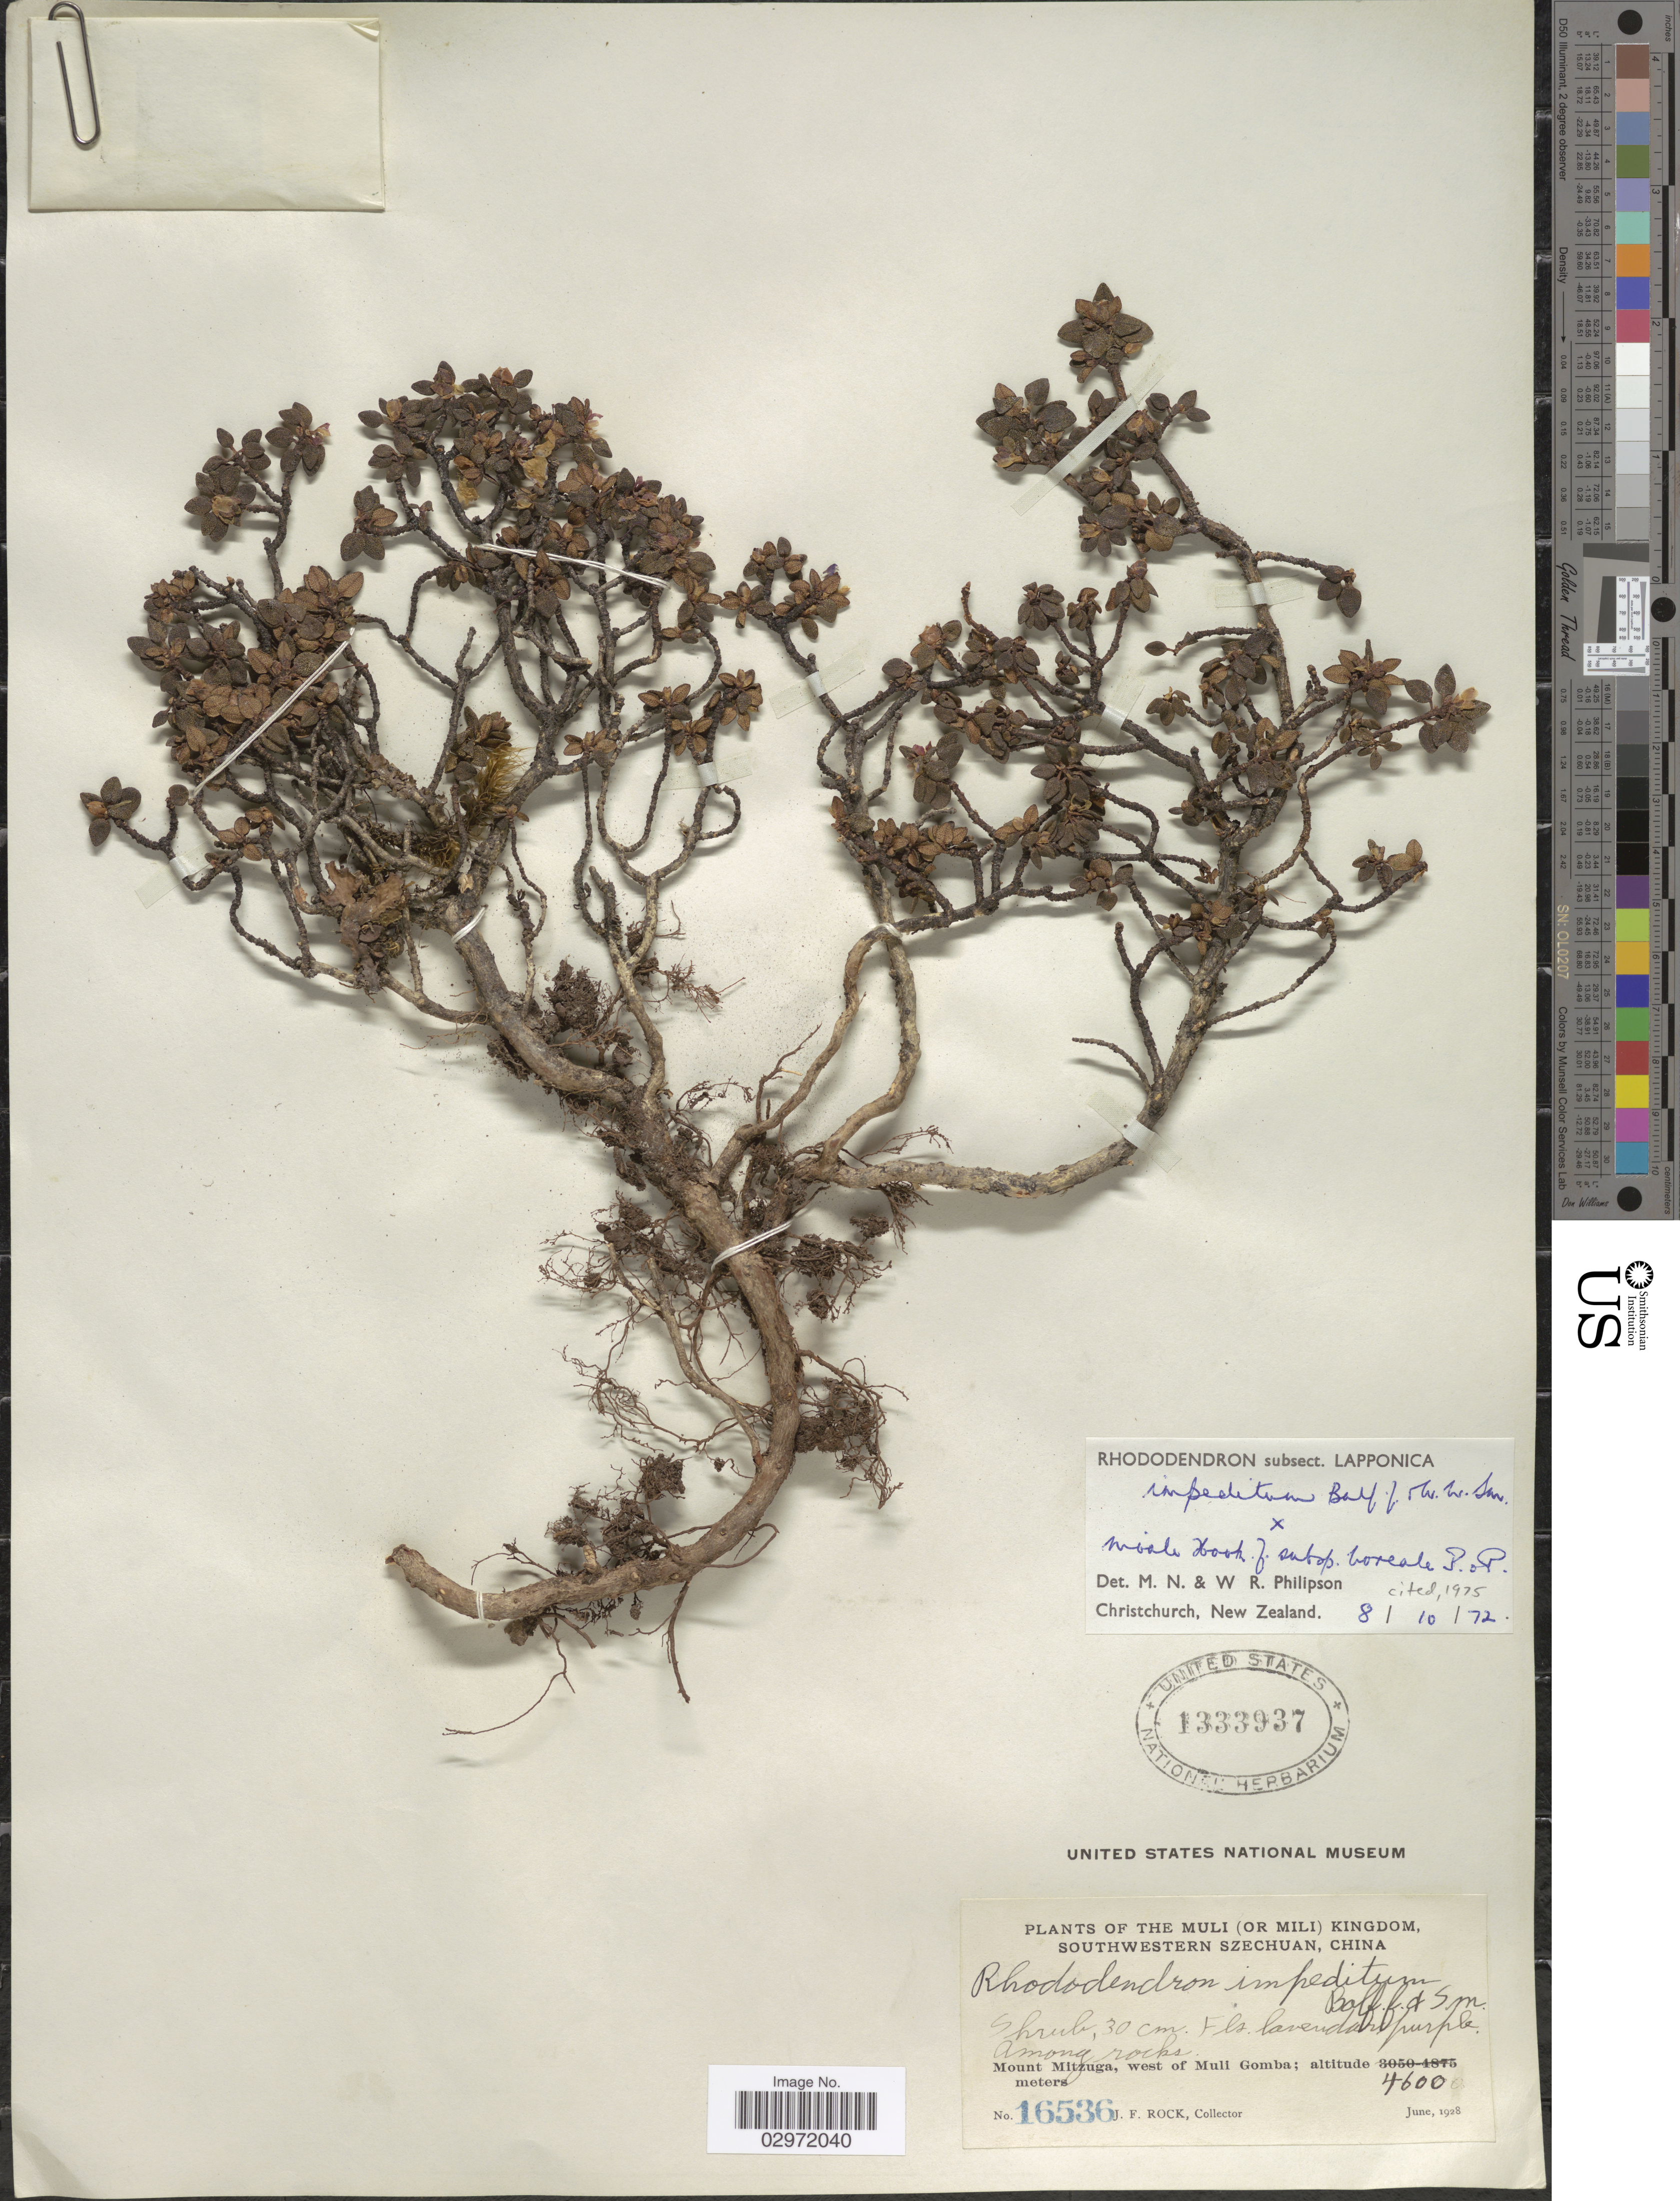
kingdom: Plantae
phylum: Tracheophyta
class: Magnoliopsida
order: Ericales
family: Ericaceae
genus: Rhododendron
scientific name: Rhododendron nivale subsp. boreale x R. impeditum Balf. f. & W.W. Sm.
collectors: J. Rock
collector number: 16536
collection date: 1928-06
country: China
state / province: Sichuan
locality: Muli (or Mili) Kingdom, Southwestern Szechuan. Among rocks. Mount Mitzuga, west of Muli Gomba.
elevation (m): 4600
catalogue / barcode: US 1333937